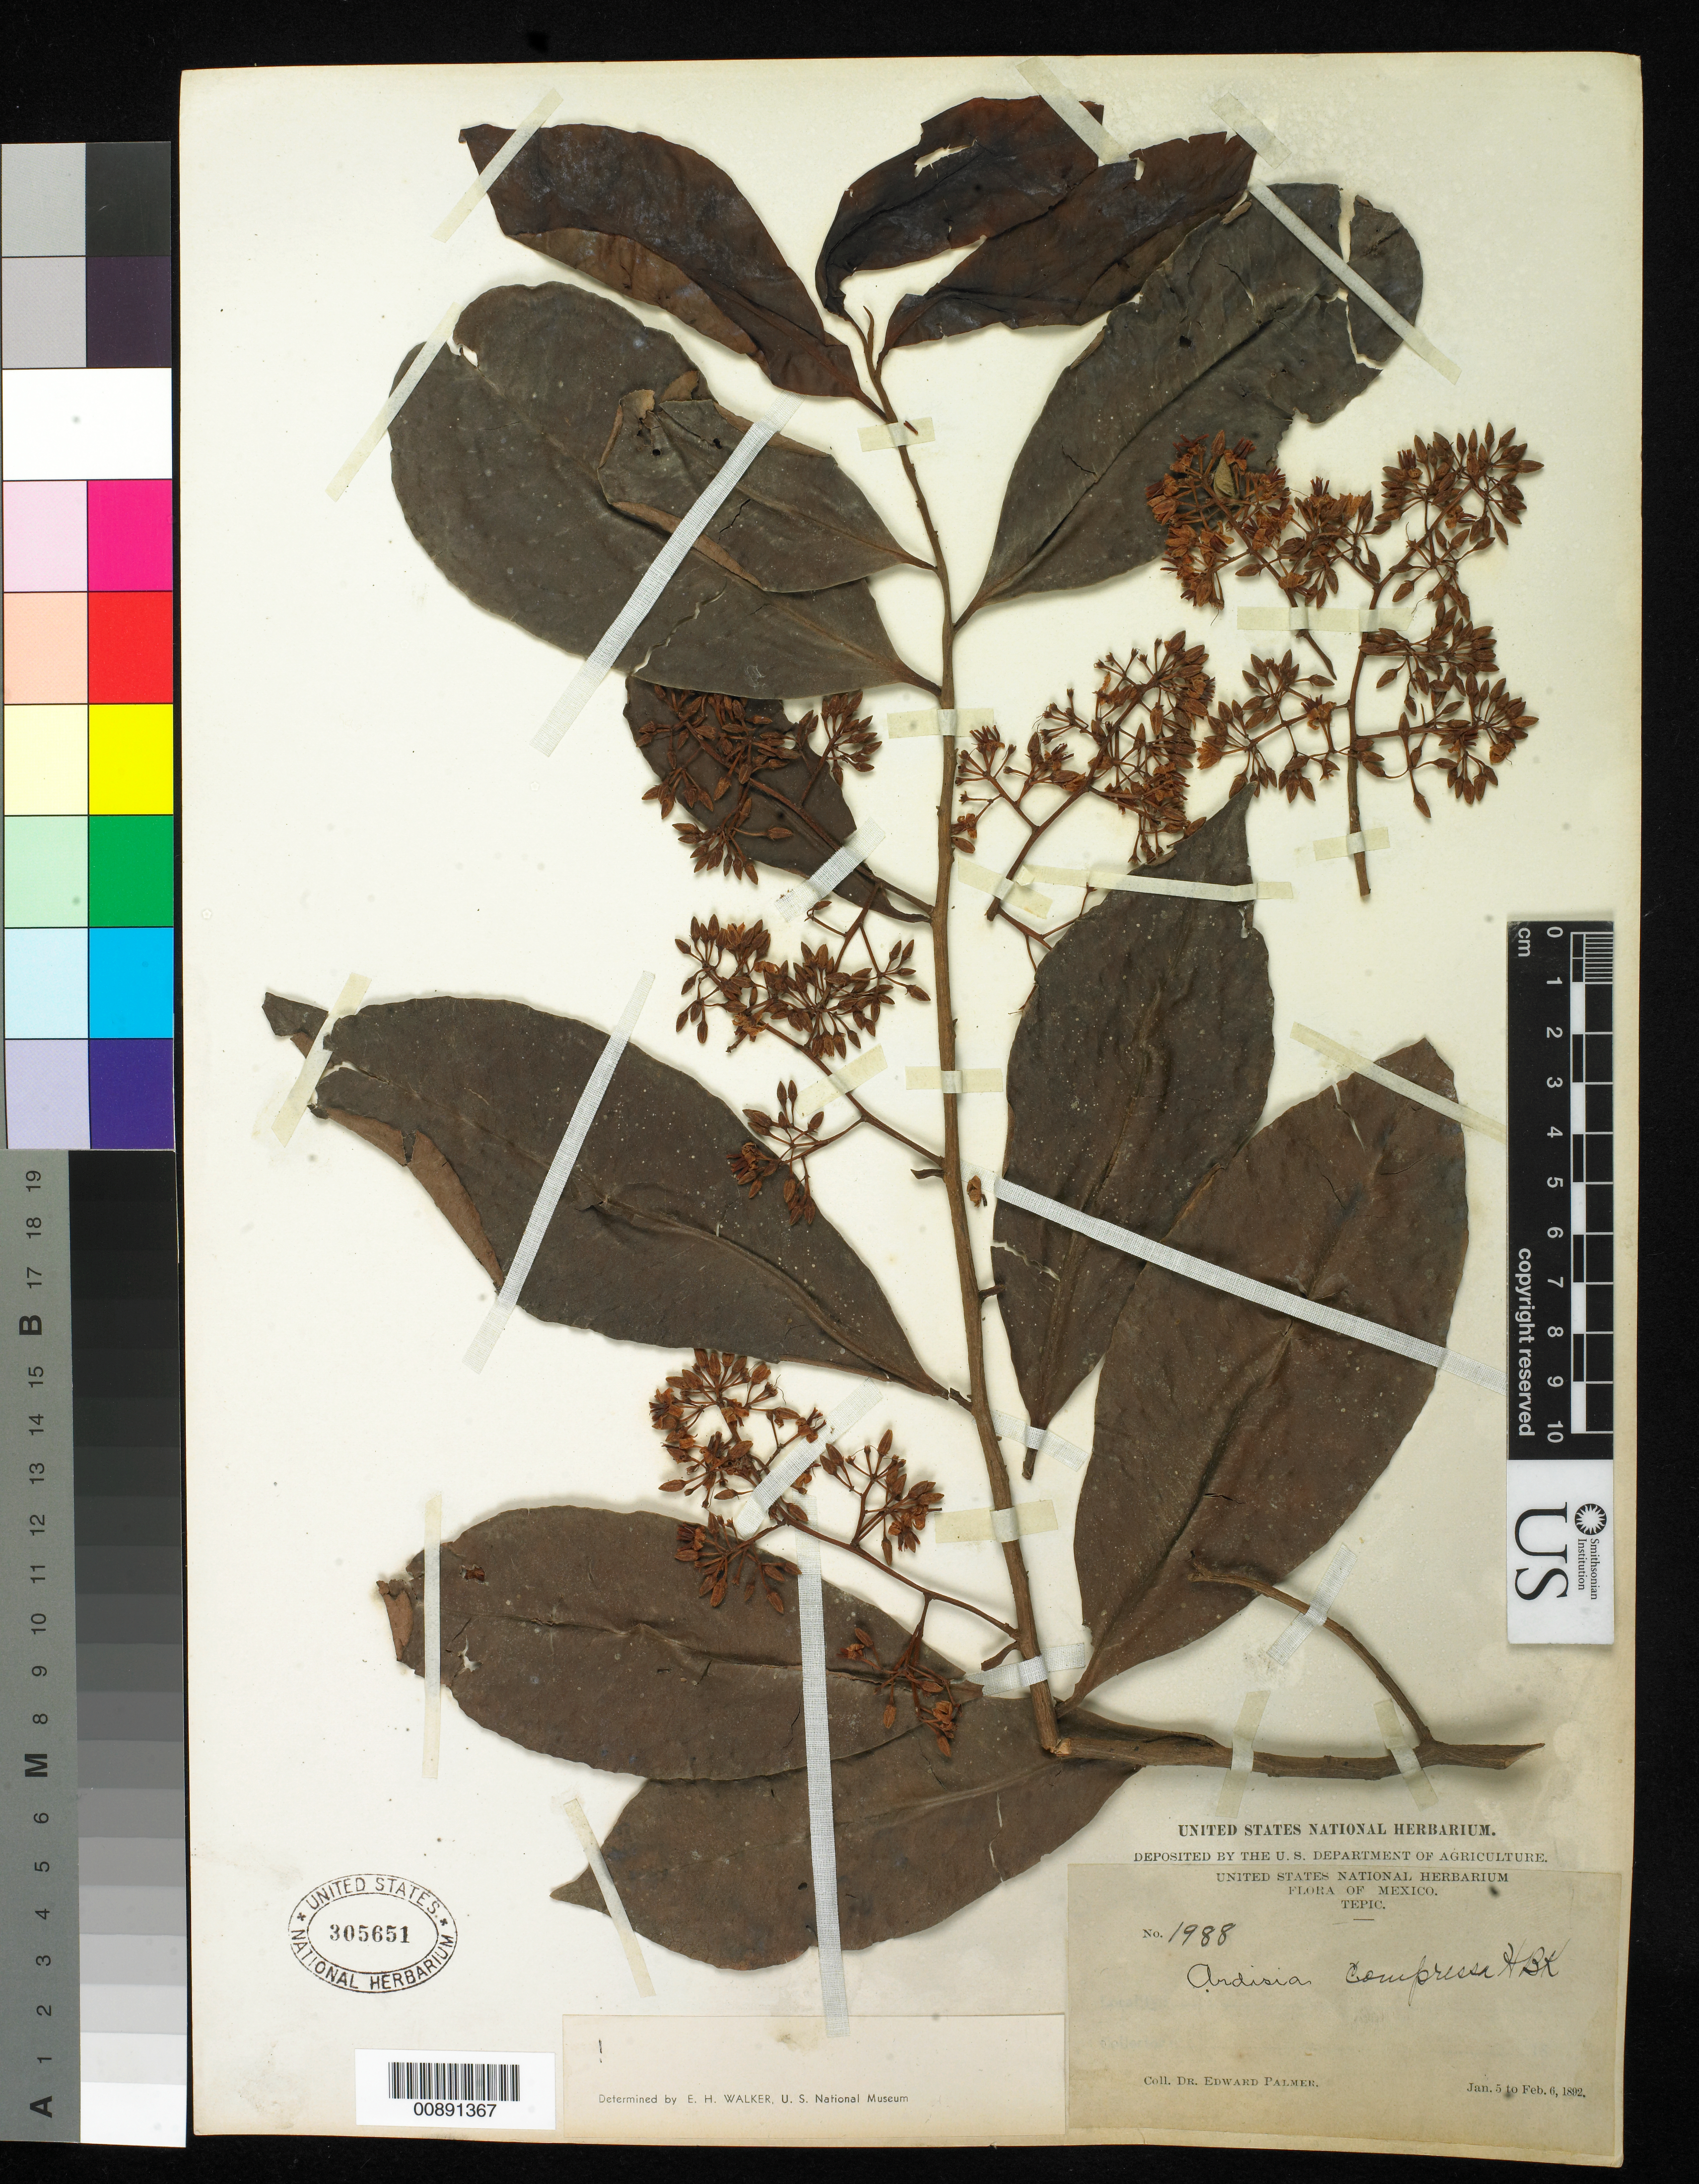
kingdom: Plantae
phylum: Tracheophyta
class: Magnoliopsida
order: Ericales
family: Primulaceae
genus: Ardisia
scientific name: Ardisia compressa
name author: Kunth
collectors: E. Palmer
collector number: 1988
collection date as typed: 05 Jan 1892 to 06 Feb 1892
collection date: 1892-01-05/1892-02-06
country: Mexico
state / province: Nayarit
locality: Tepic, Nayarit.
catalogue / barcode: US 305651